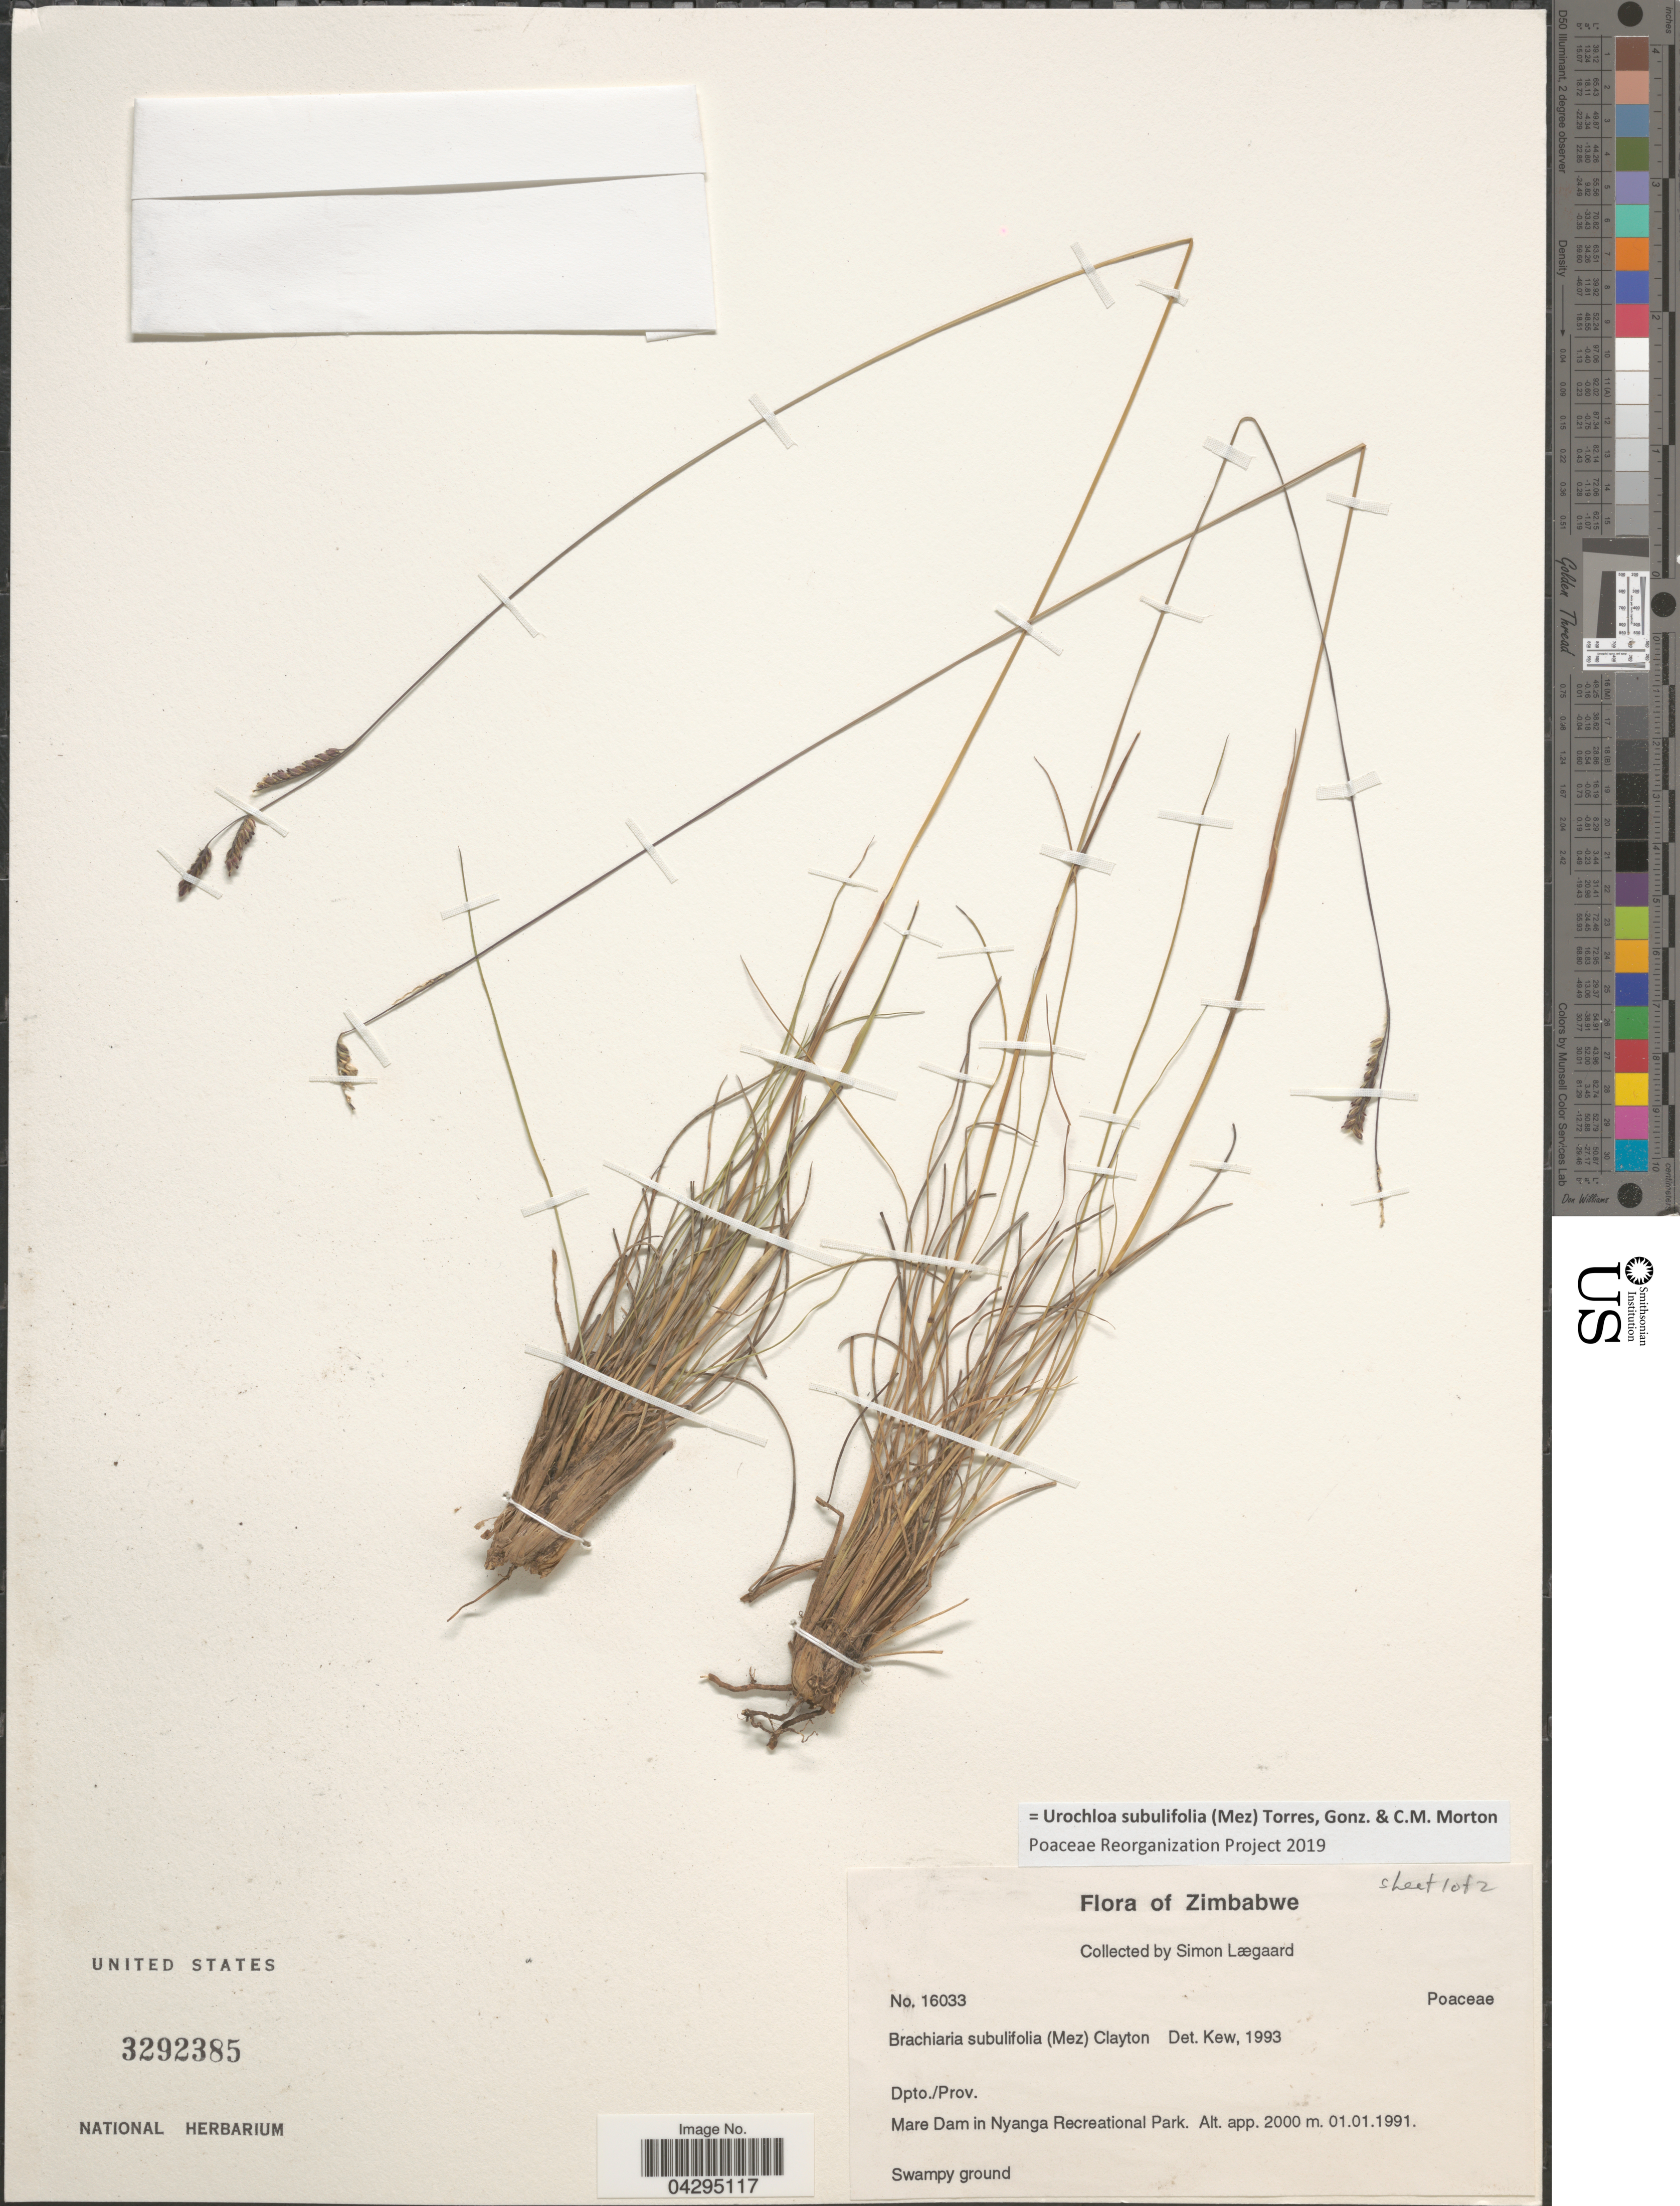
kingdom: Plantae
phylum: Tracheophyta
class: Liliopsida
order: Poales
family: Poaceae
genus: Urochloa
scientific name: Urochloa subulifolia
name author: (Mez) Torres Gonz. & C.M. Morton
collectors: S. Lægaard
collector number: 16033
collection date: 1991-01-01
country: Zimbabwe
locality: Dpto./Prov. Mare Dam in Nyanga Recreational Park.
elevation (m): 2000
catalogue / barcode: US 3292385